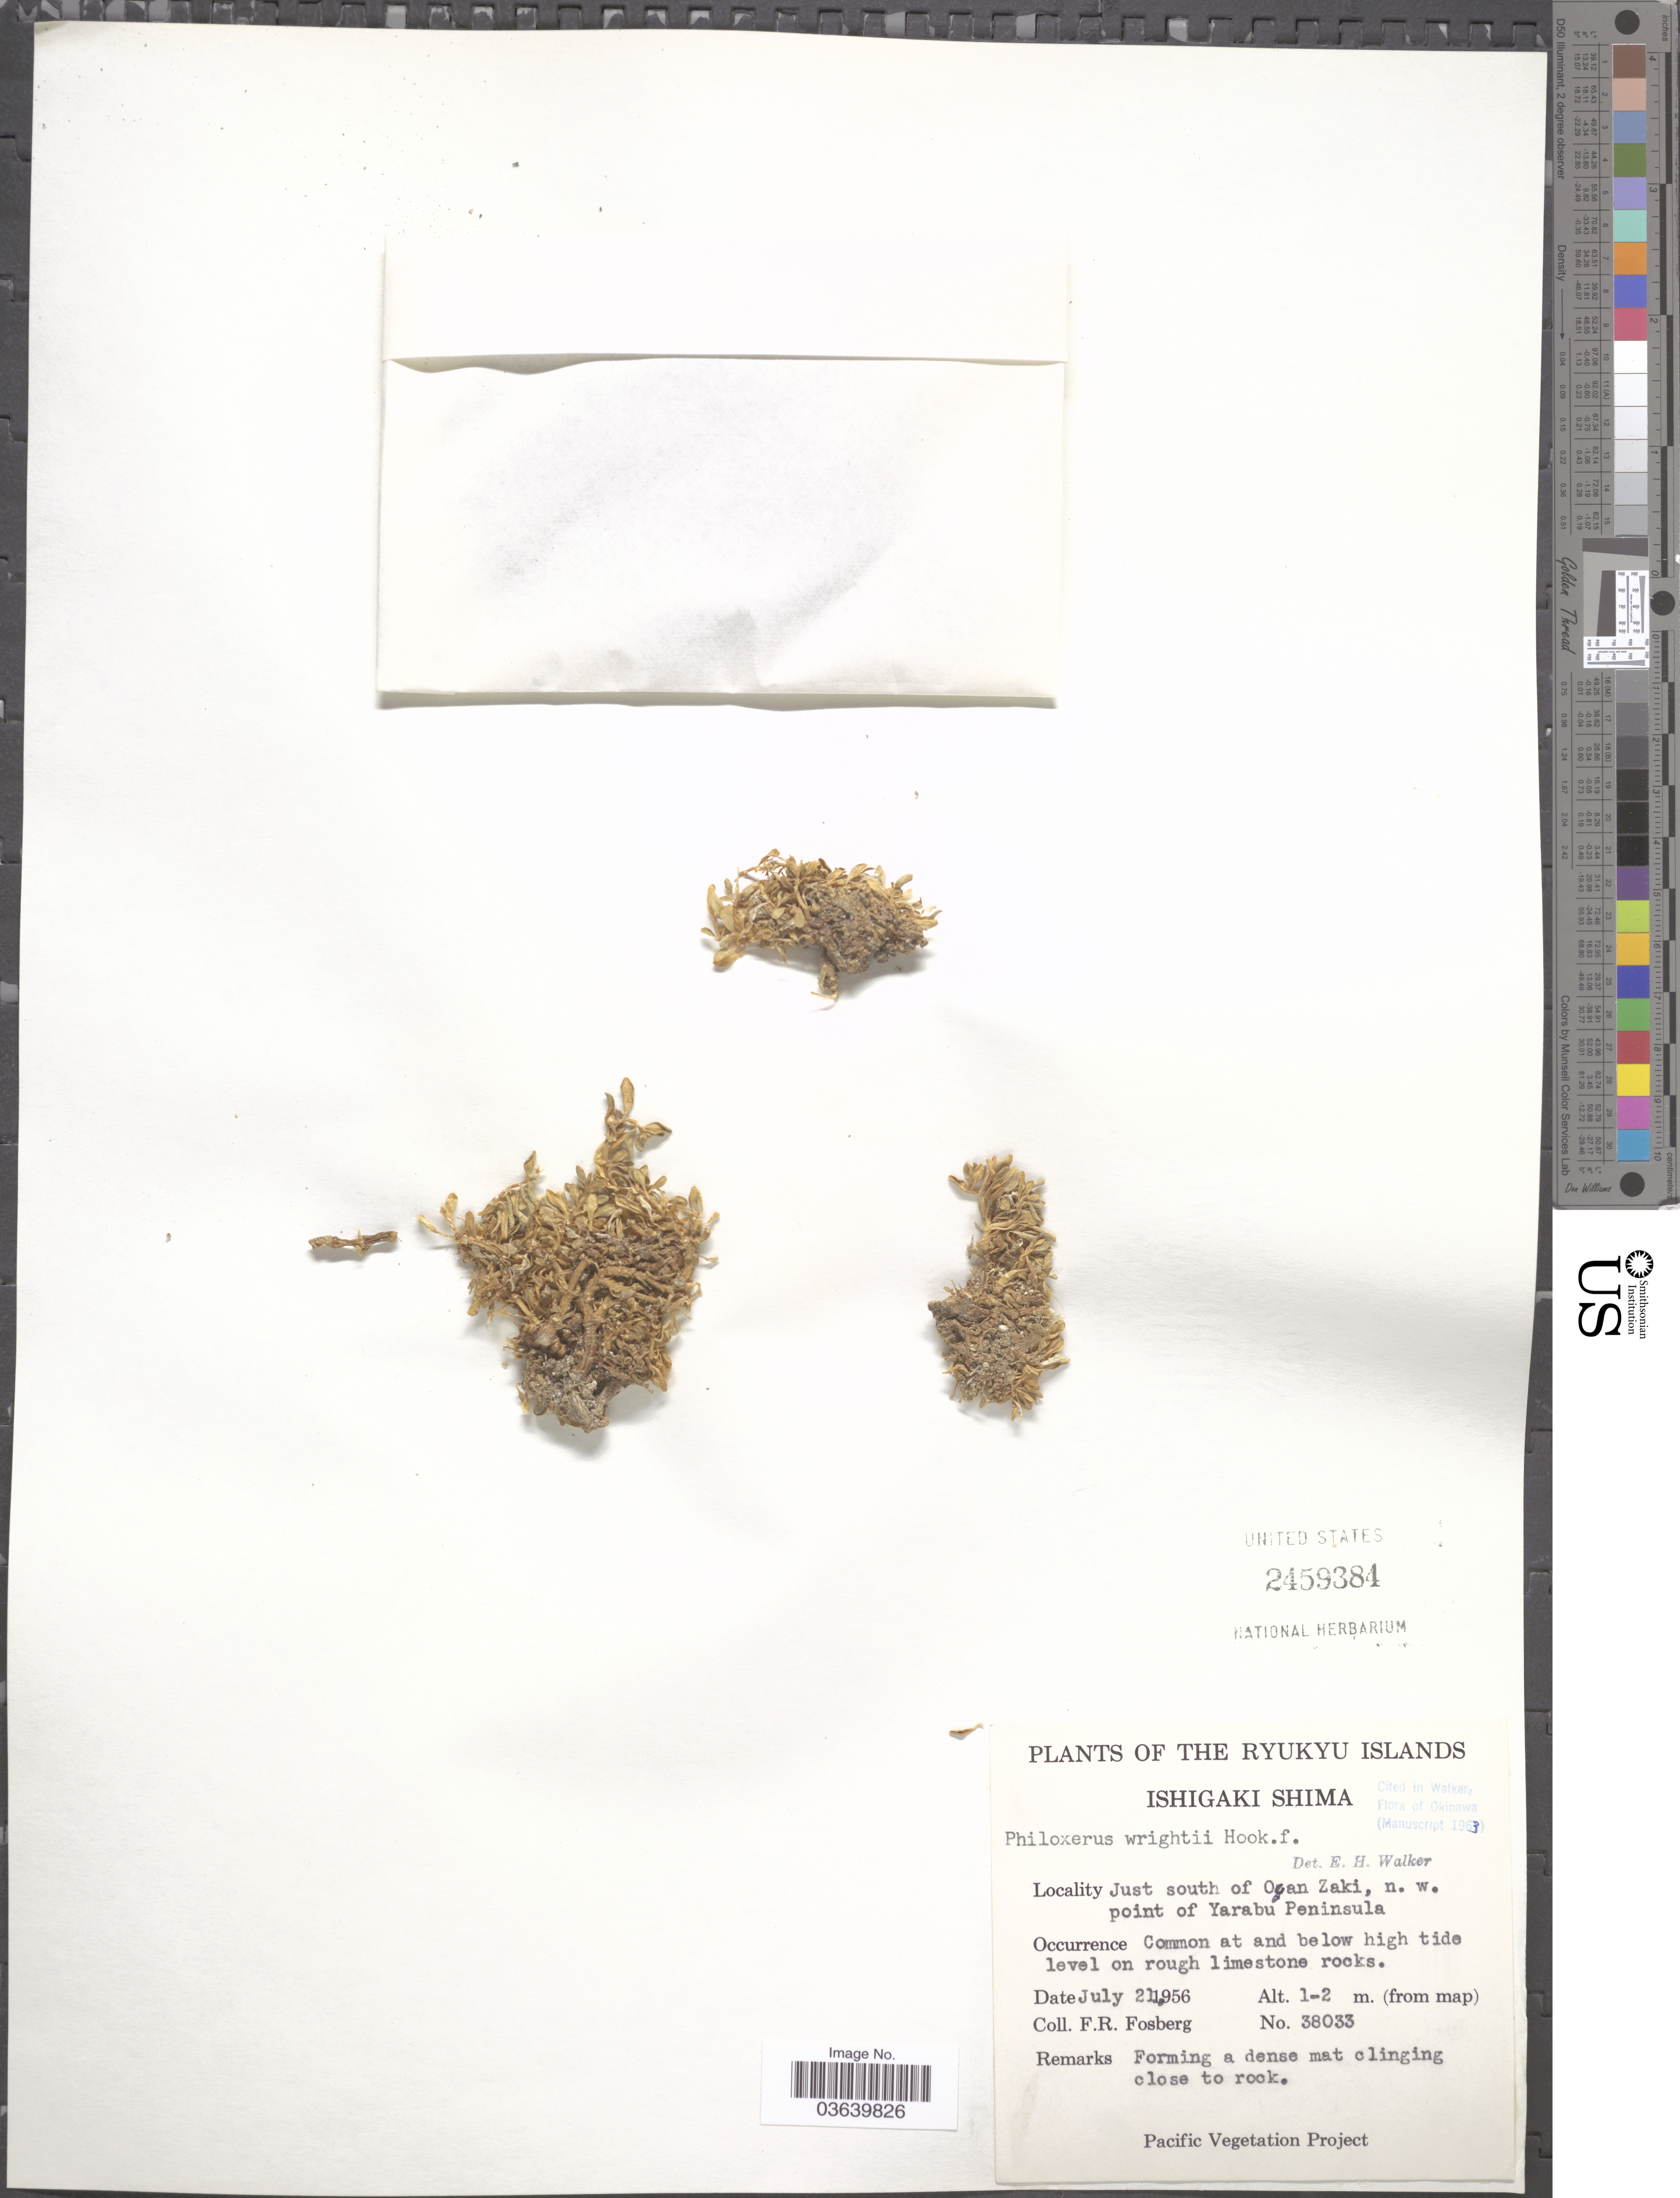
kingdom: Plantae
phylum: Tracheophyta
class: Magnoliopsida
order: Caryophyllales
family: Amaranthaceae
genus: Gomphrena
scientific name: Gomphrena wrightii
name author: (Hook. f. ex Maxim.) T. Ortuño & Borsch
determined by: Strong, Mark T., (BOT), Smithsonian Institution - National Museum of Natural History (UNITED STATES)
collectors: F. R. Fosberg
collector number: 38033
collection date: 1956-07-21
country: Japan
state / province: Okinawa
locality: Just south of Ogan Zaki, n.w. point of Yarabu Peninsula, Ishigaki Shima, The Ryukyu Islands.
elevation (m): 1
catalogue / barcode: US 2459384